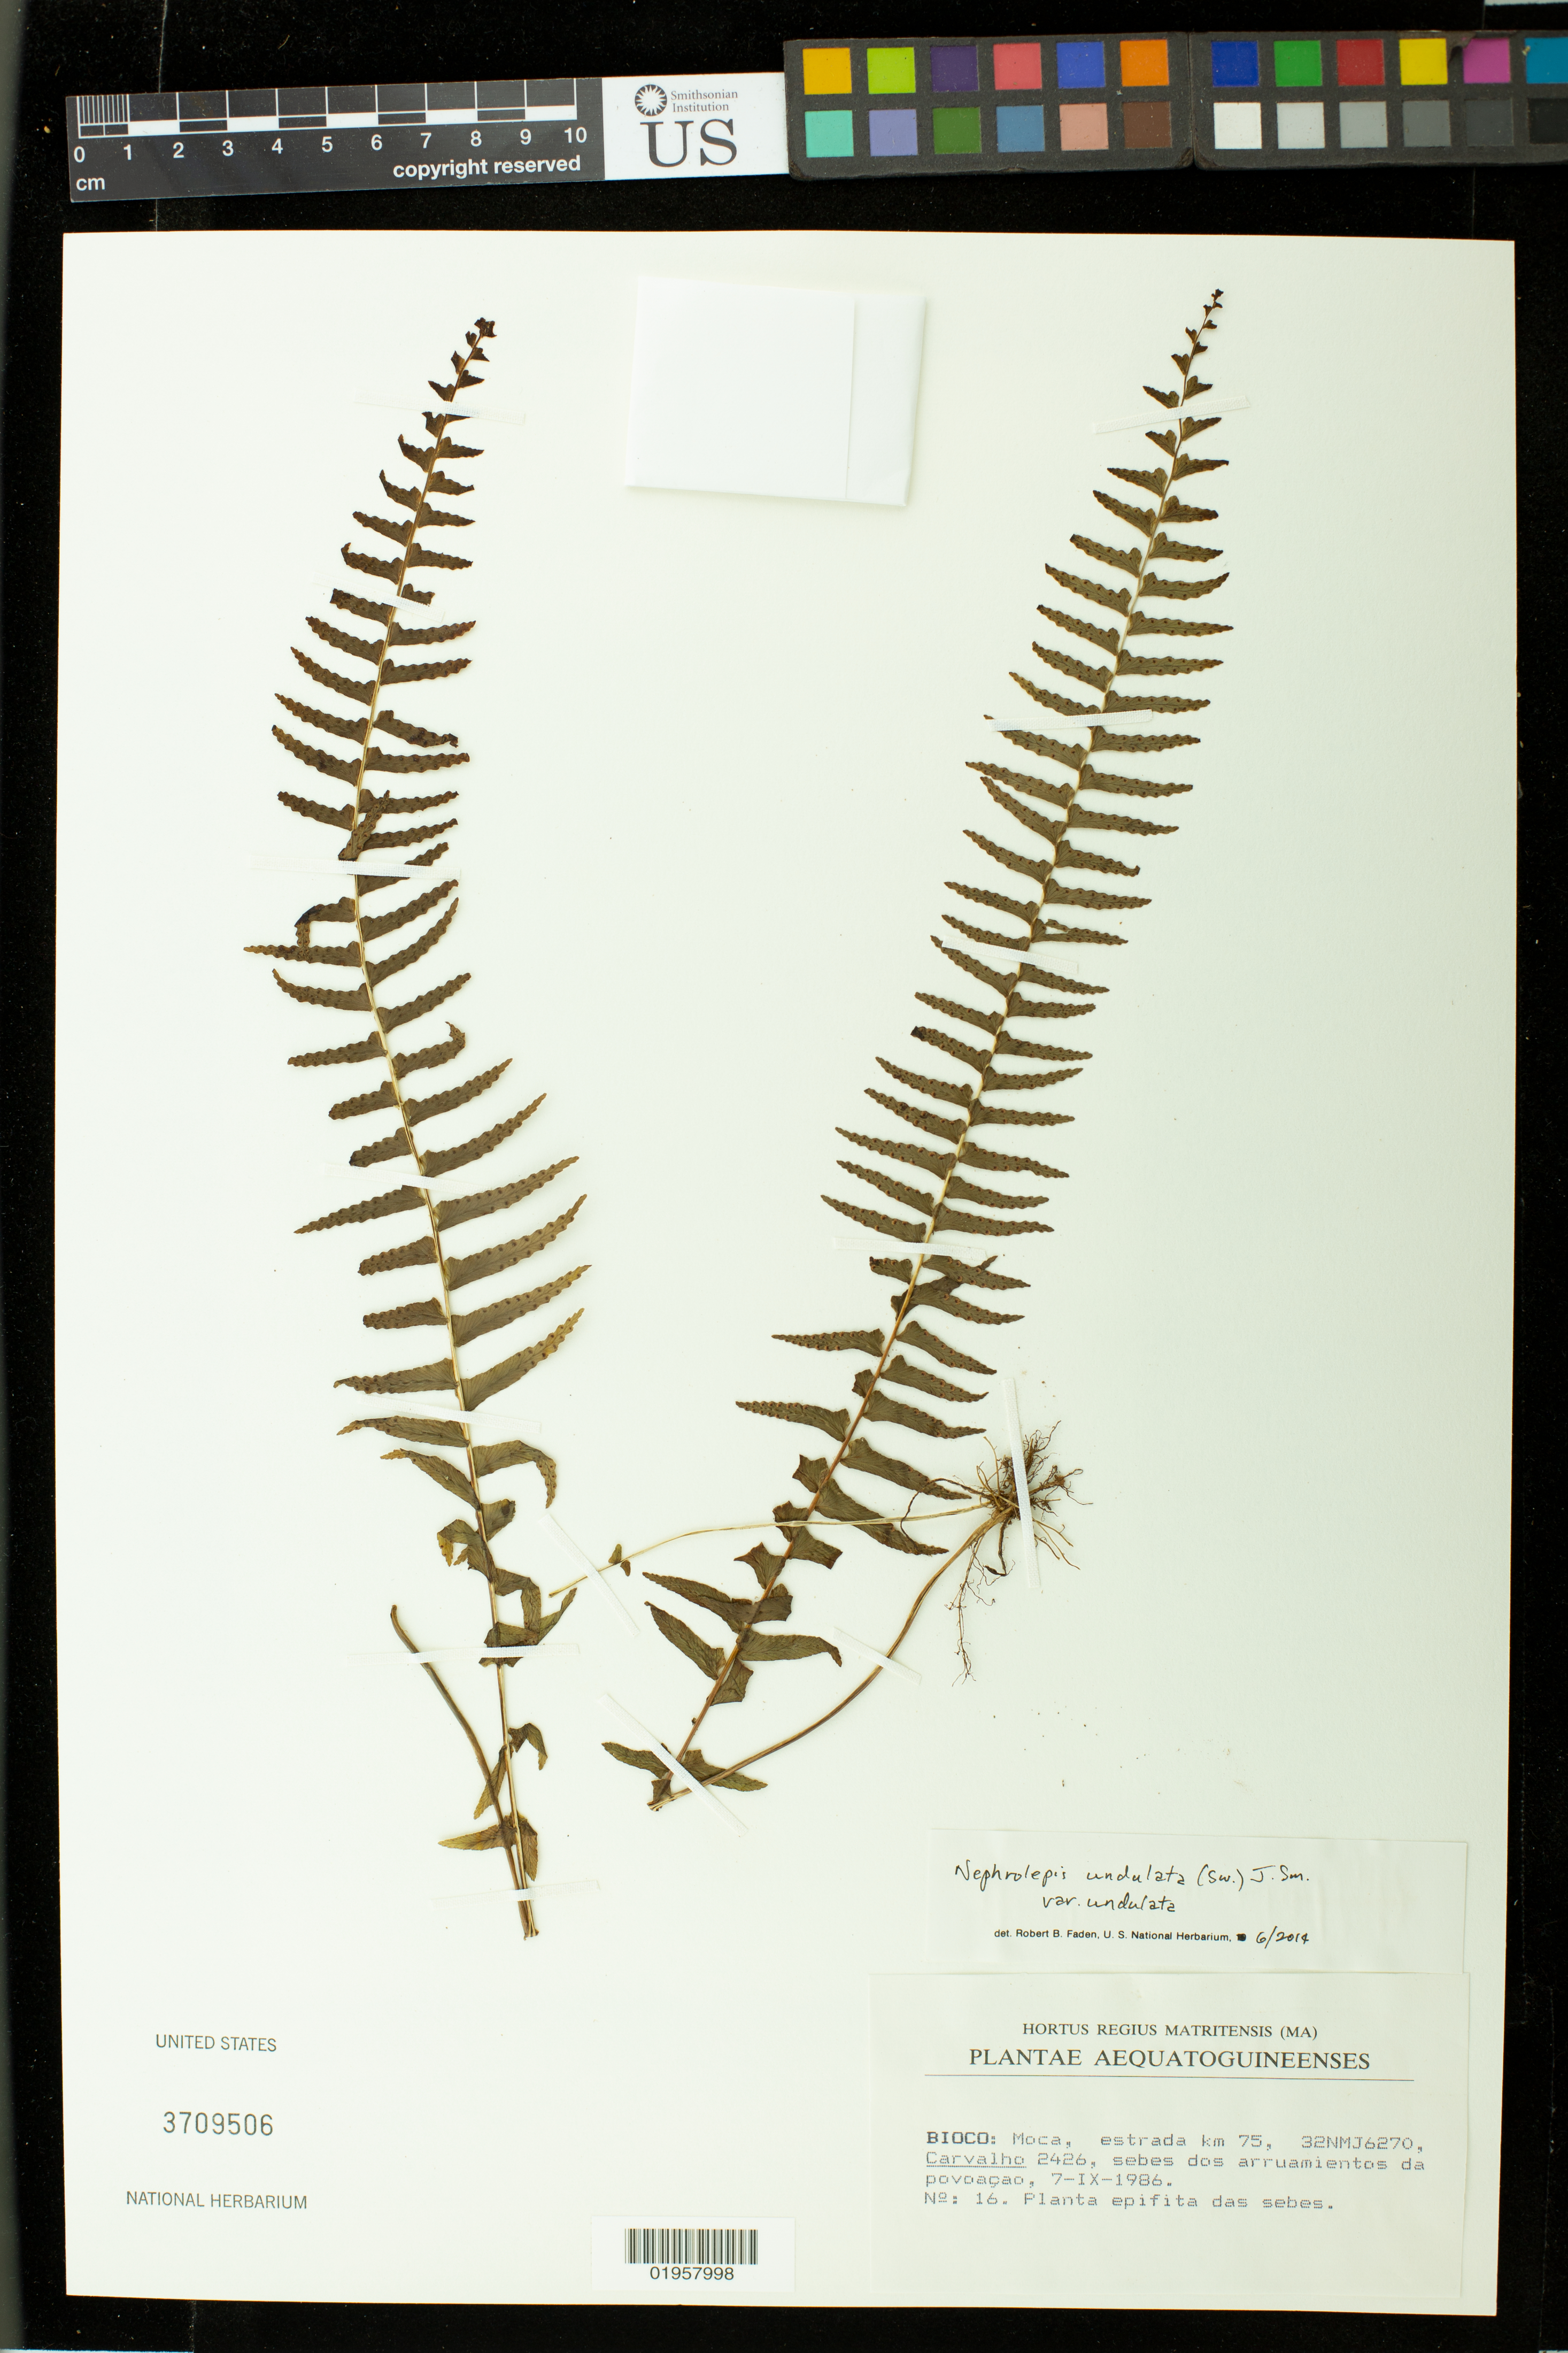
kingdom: Plantae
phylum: Tracheophyta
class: Polypodiopsida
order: Polypodiales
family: Nephrolepidaceae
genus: Nephrolepis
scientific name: Nephrolepis undulata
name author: J. Sm.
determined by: Faden, Robert B., (US), Smithsonian Institution - National Museum of Natural History (UNITED STATES)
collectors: -- Carvalho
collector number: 2426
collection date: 1986-09-07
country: Equatorial Guinea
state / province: Bioko Sur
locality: Bioco [Bioko]: Moca, estrada km 75, 32NMJ6270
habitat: Sebes dos arruamientos da povoaçao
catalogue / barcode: US 3709506